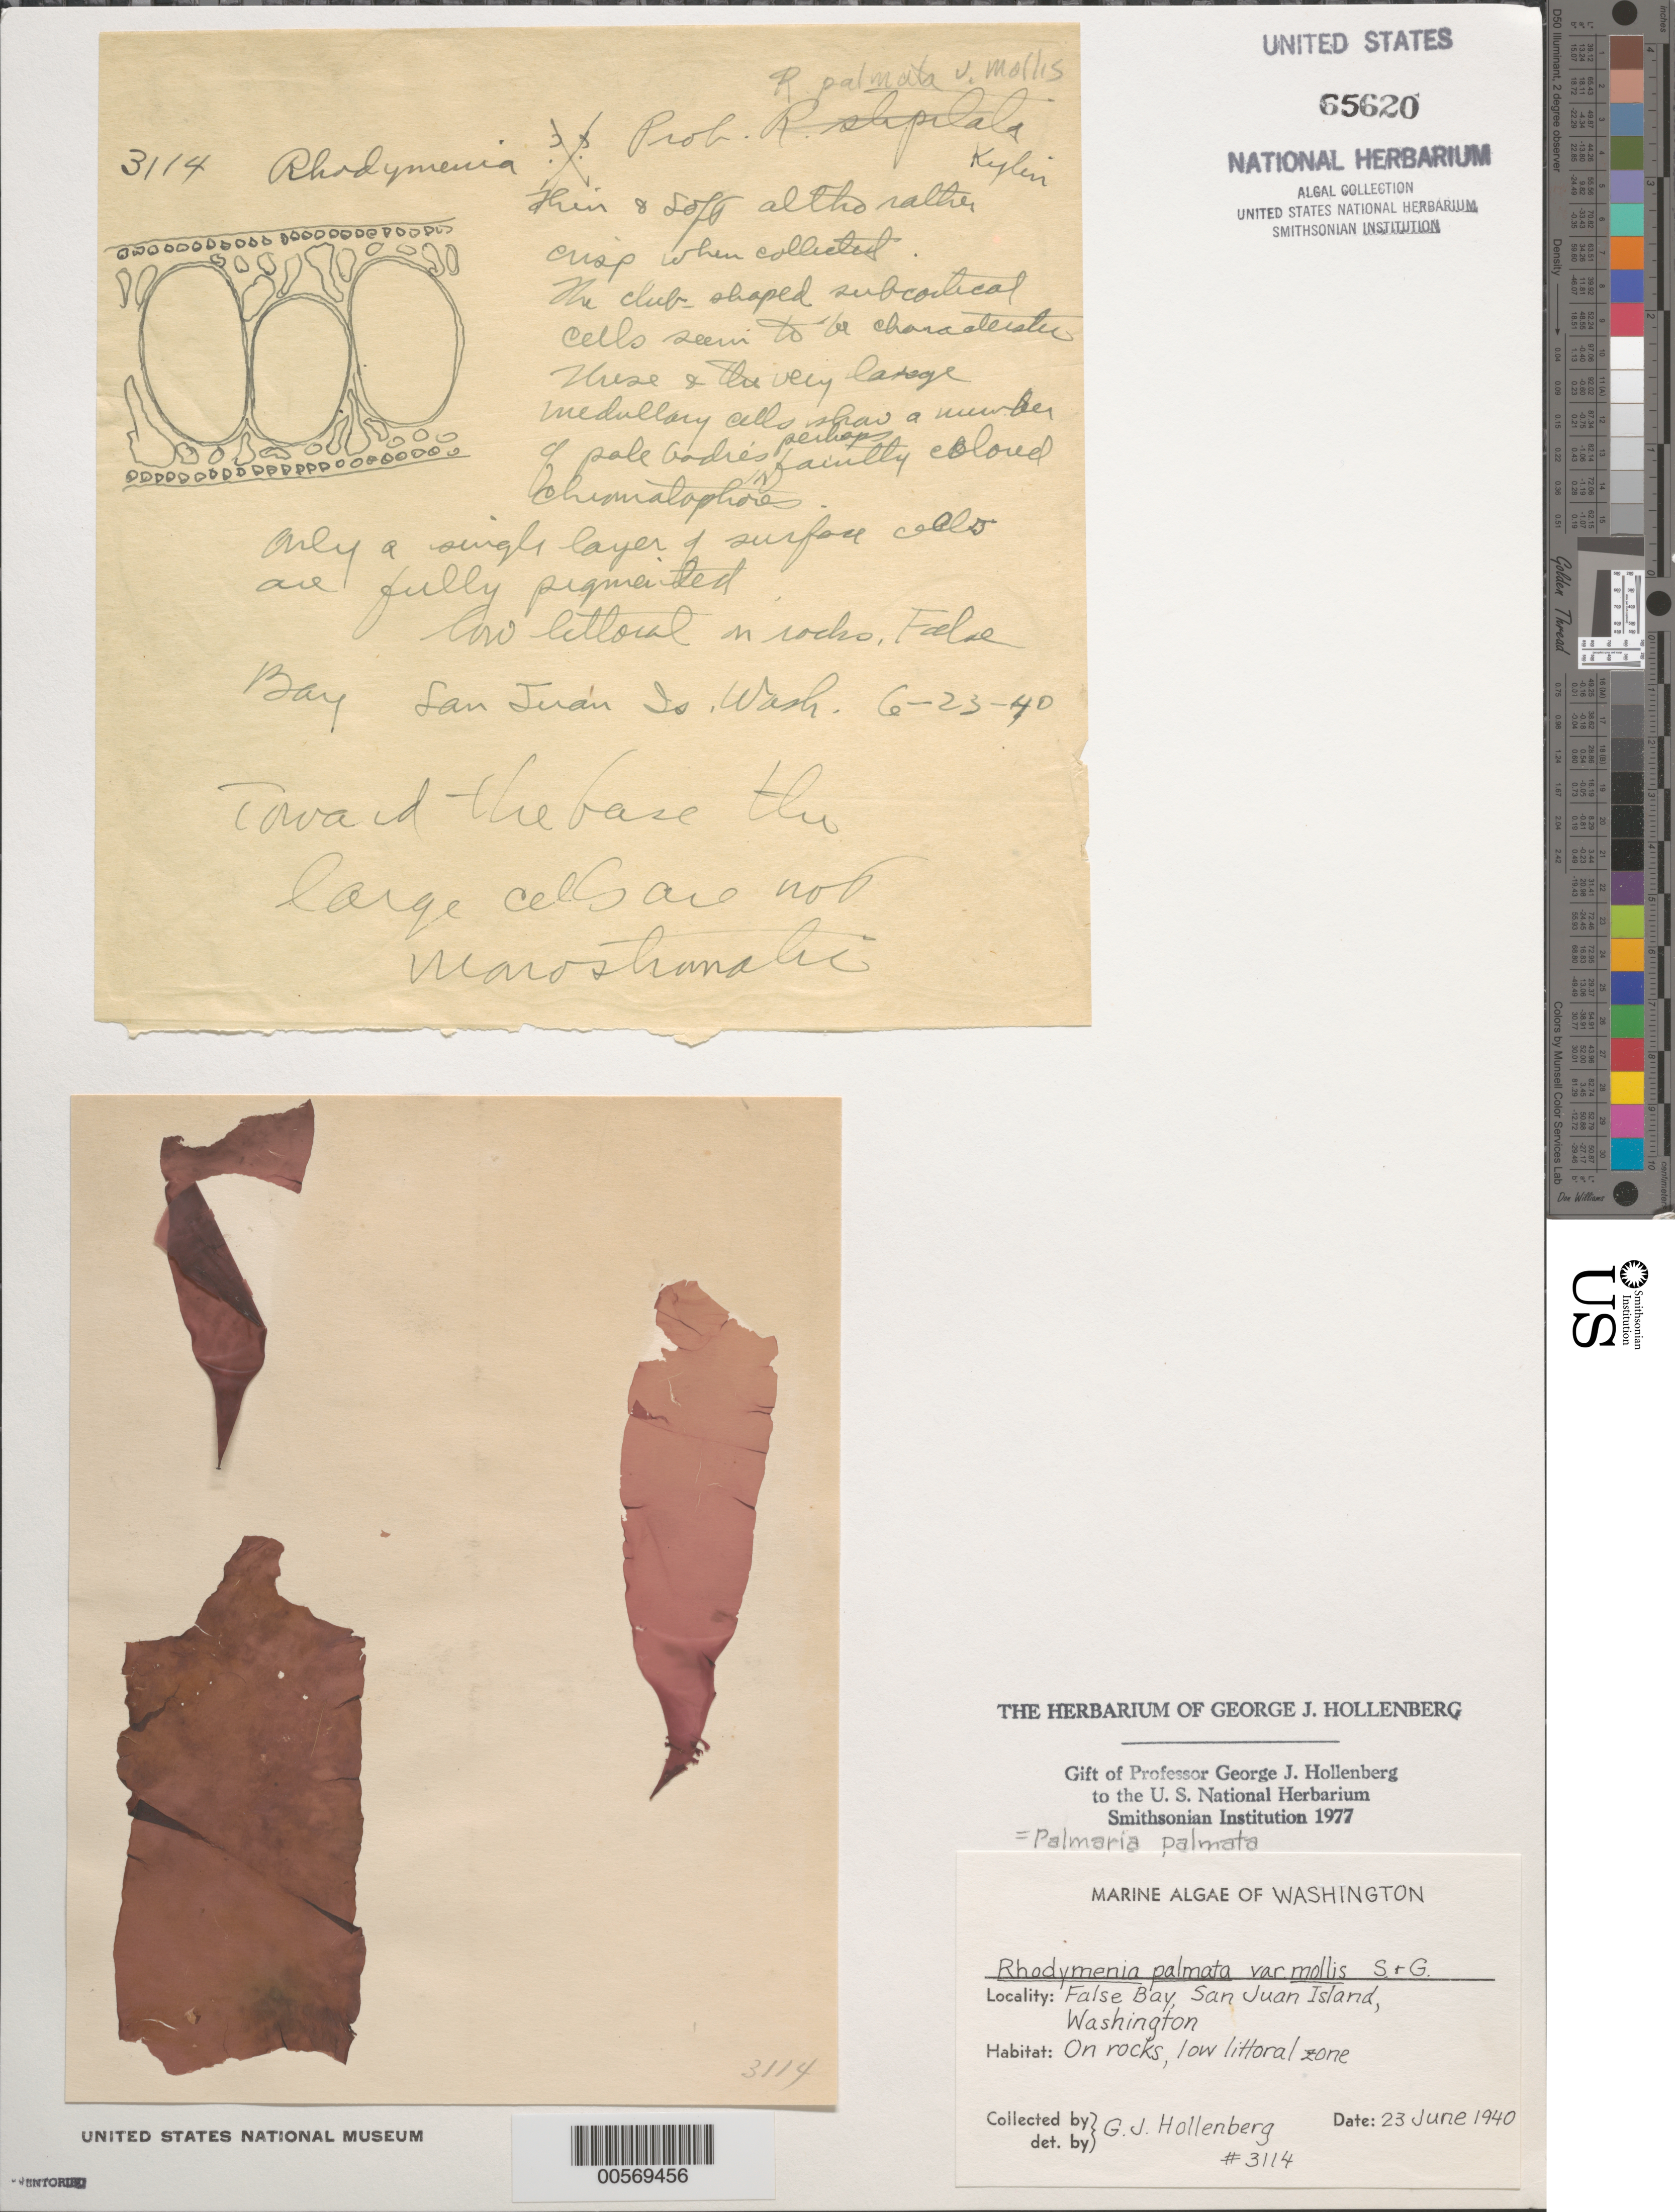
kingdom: Plantae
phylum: Rhodophyta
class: Florideophyceae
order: Palmariales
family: Palmariaceae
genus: Palmaria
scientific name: Palmaria palmata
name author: (L.) F. Weber & D. Mohr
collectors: G. Hollenberg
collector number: GJH 3114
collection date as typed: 23 Jun 1940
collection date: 1940-06-23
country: United States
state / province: Washington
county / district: San Juan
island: San Juan Island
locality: False Bay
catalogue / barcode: US 65620